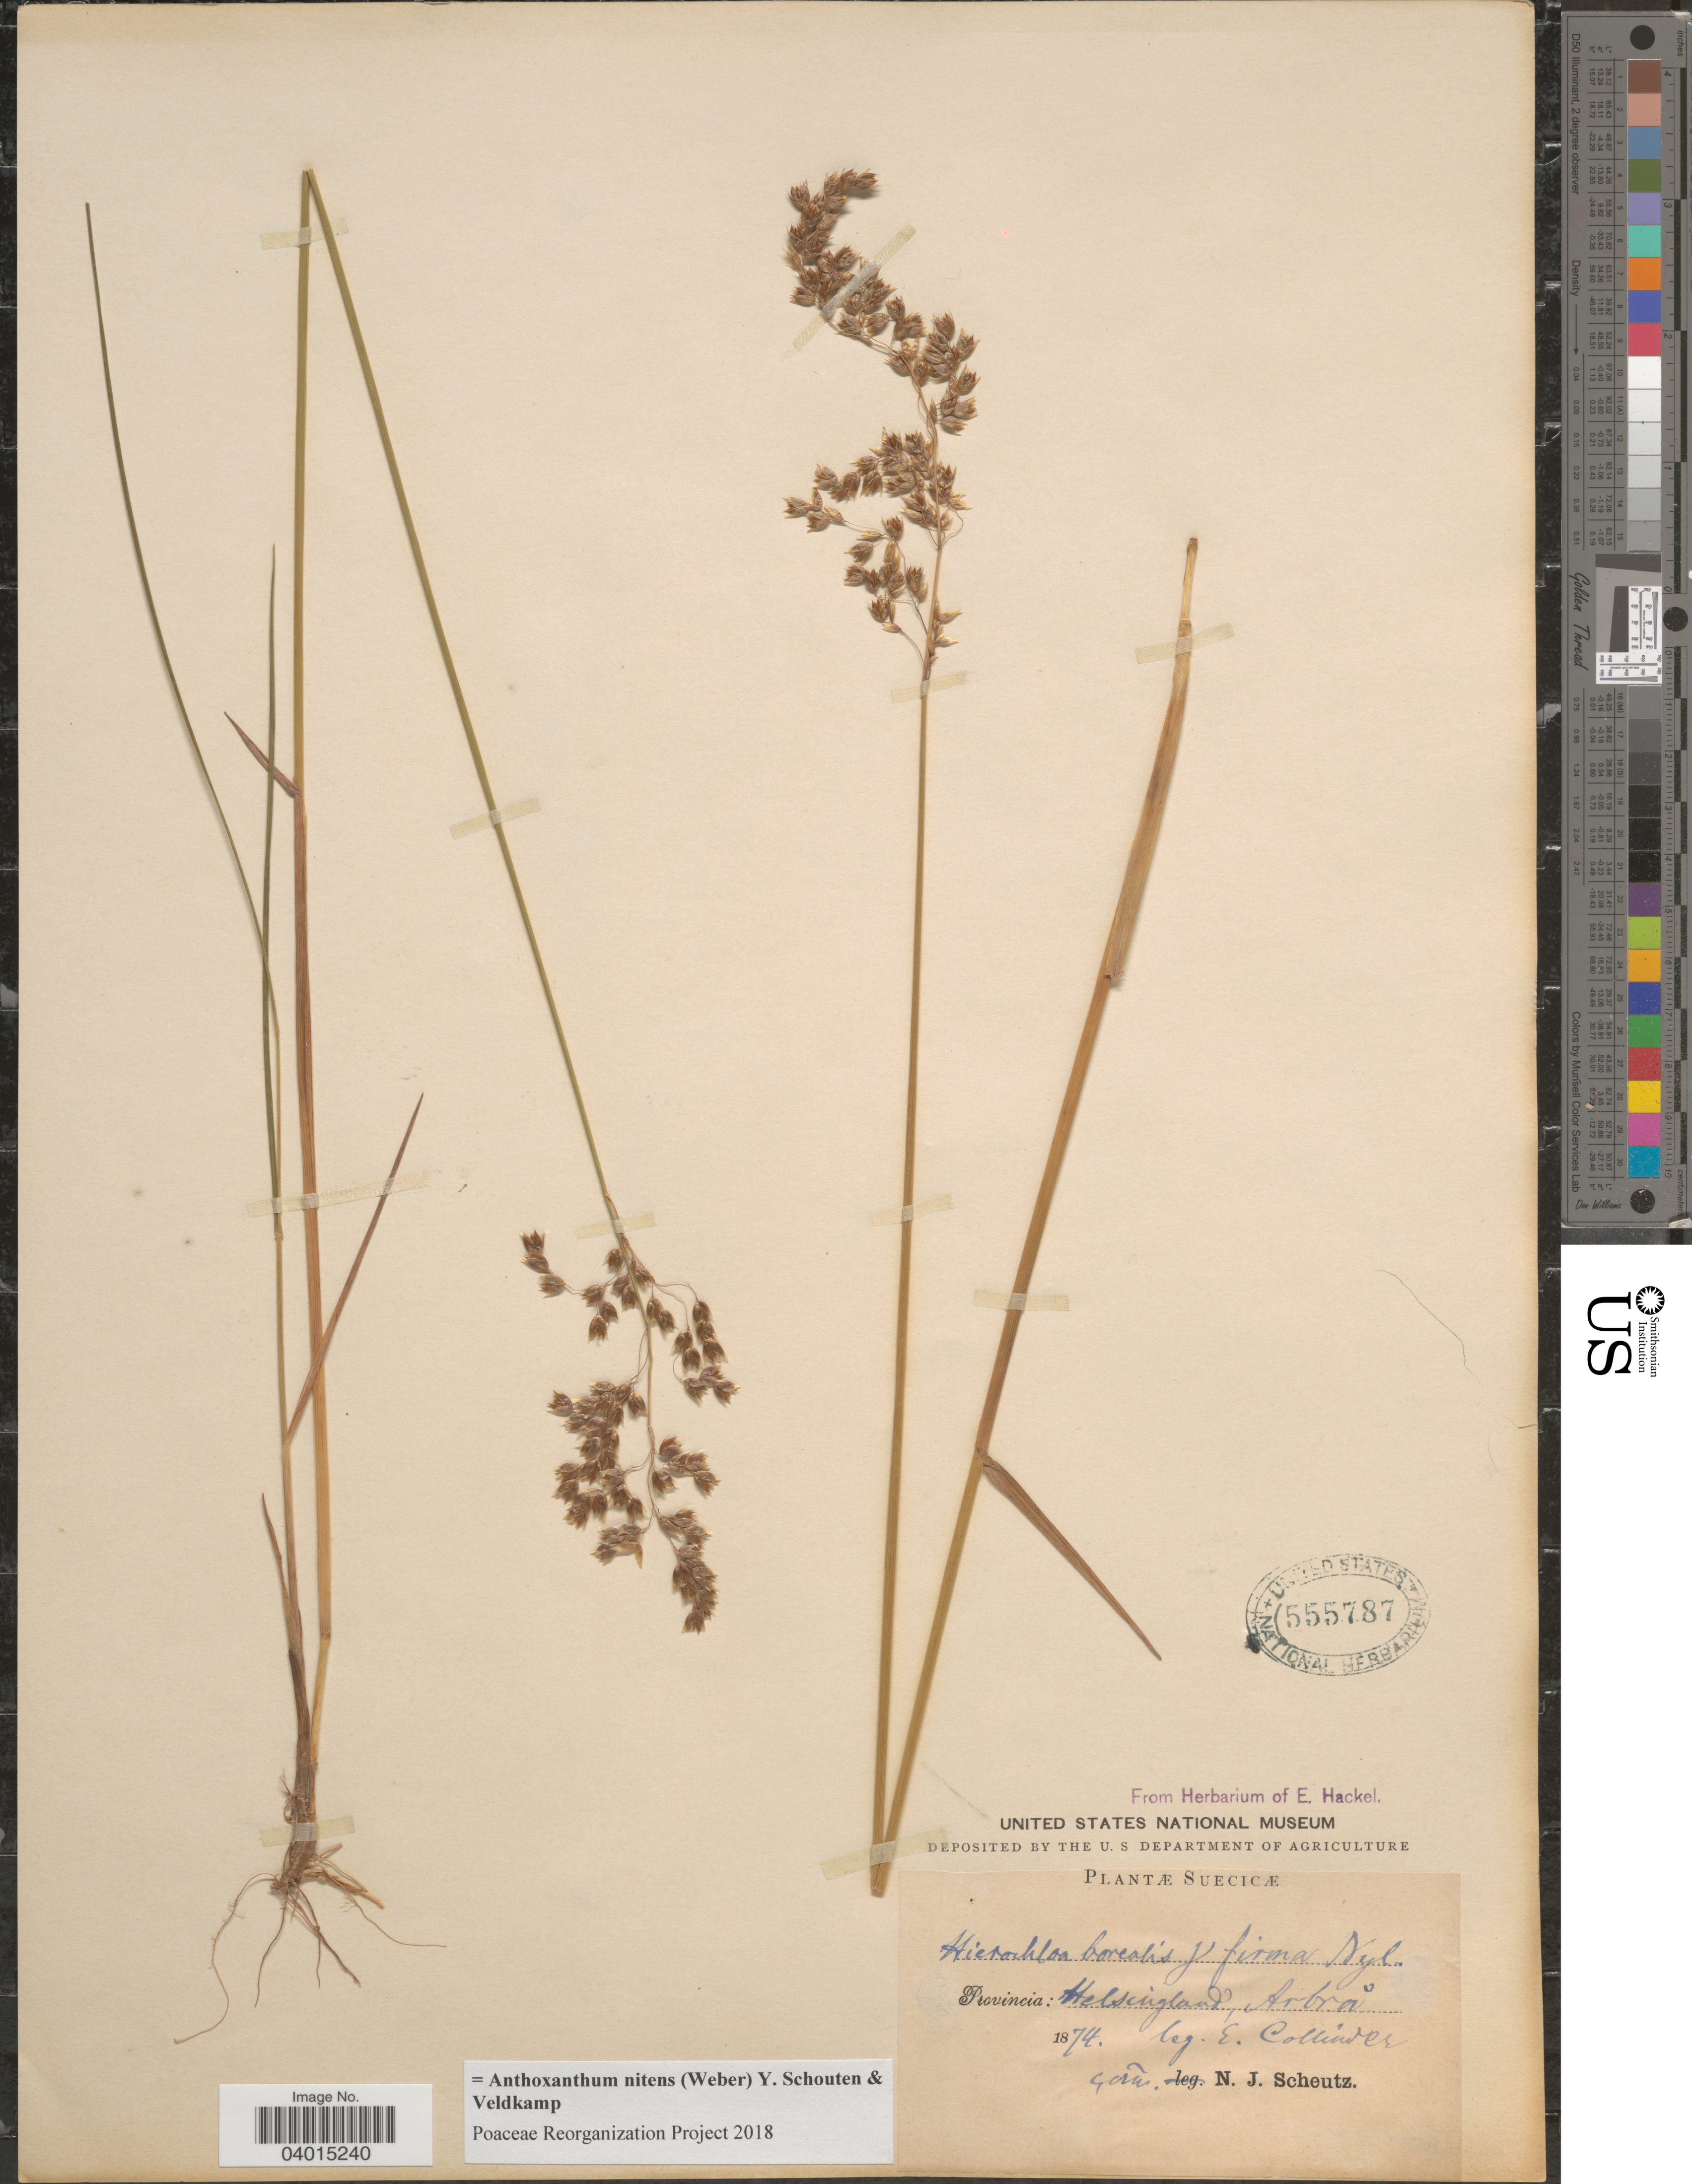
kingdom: Plantae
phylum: Tracheophyta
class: Liliopsida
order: Poales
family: Poaceae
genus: Anthoxanthum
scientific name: Anthoxanthum nitens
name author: (G.H. Weber) R.T.A. Schouten & Veldkamp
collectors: E. Collinder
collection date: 1874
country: Sweden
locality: Suecicæ. Provincia: Helsingland, Arbrå.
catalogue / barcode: US 555787